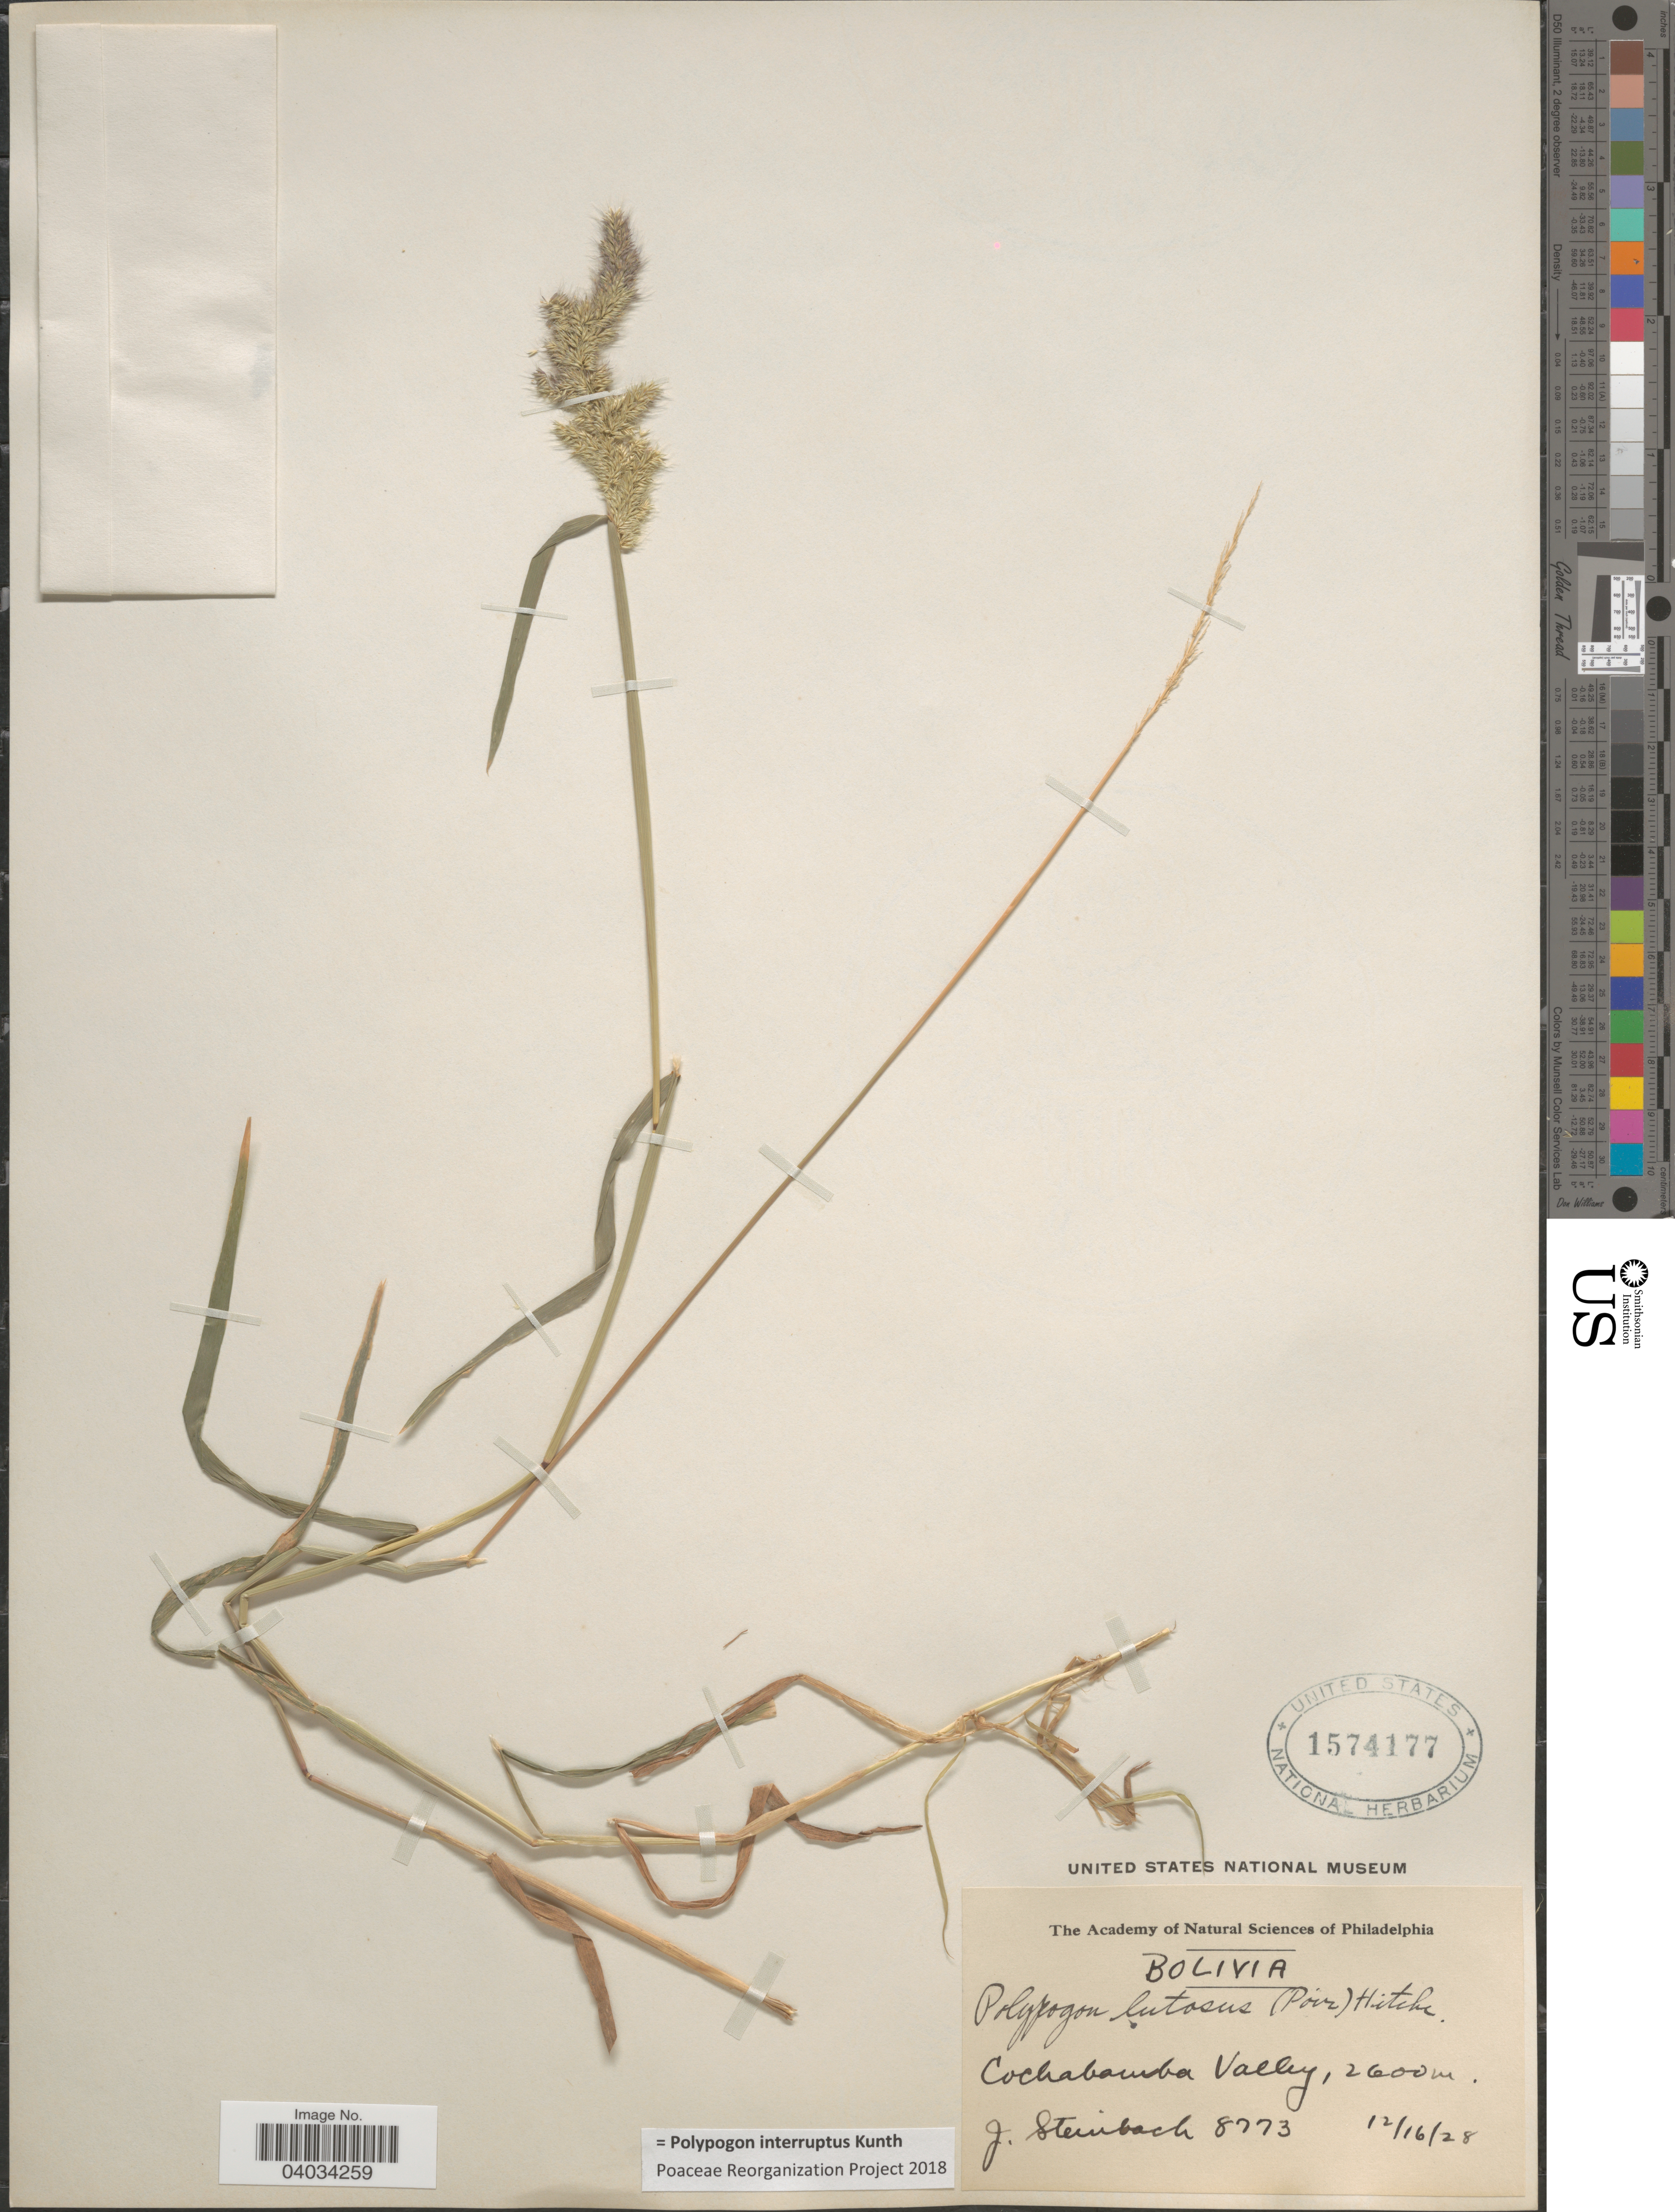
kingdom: Plantae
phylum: Tracheophyta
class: Liliopsida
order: Poales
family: Poaceae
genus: Polypogon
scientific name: Polypogon interruptus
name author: Kunth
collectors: J. Steinbach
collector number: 8773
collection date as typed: Transcribed d/m/y: 16/12/28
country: Bolivia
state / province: Cochabamba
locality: Cochabamba Valley.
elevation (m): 2600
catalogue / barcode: US 1574177